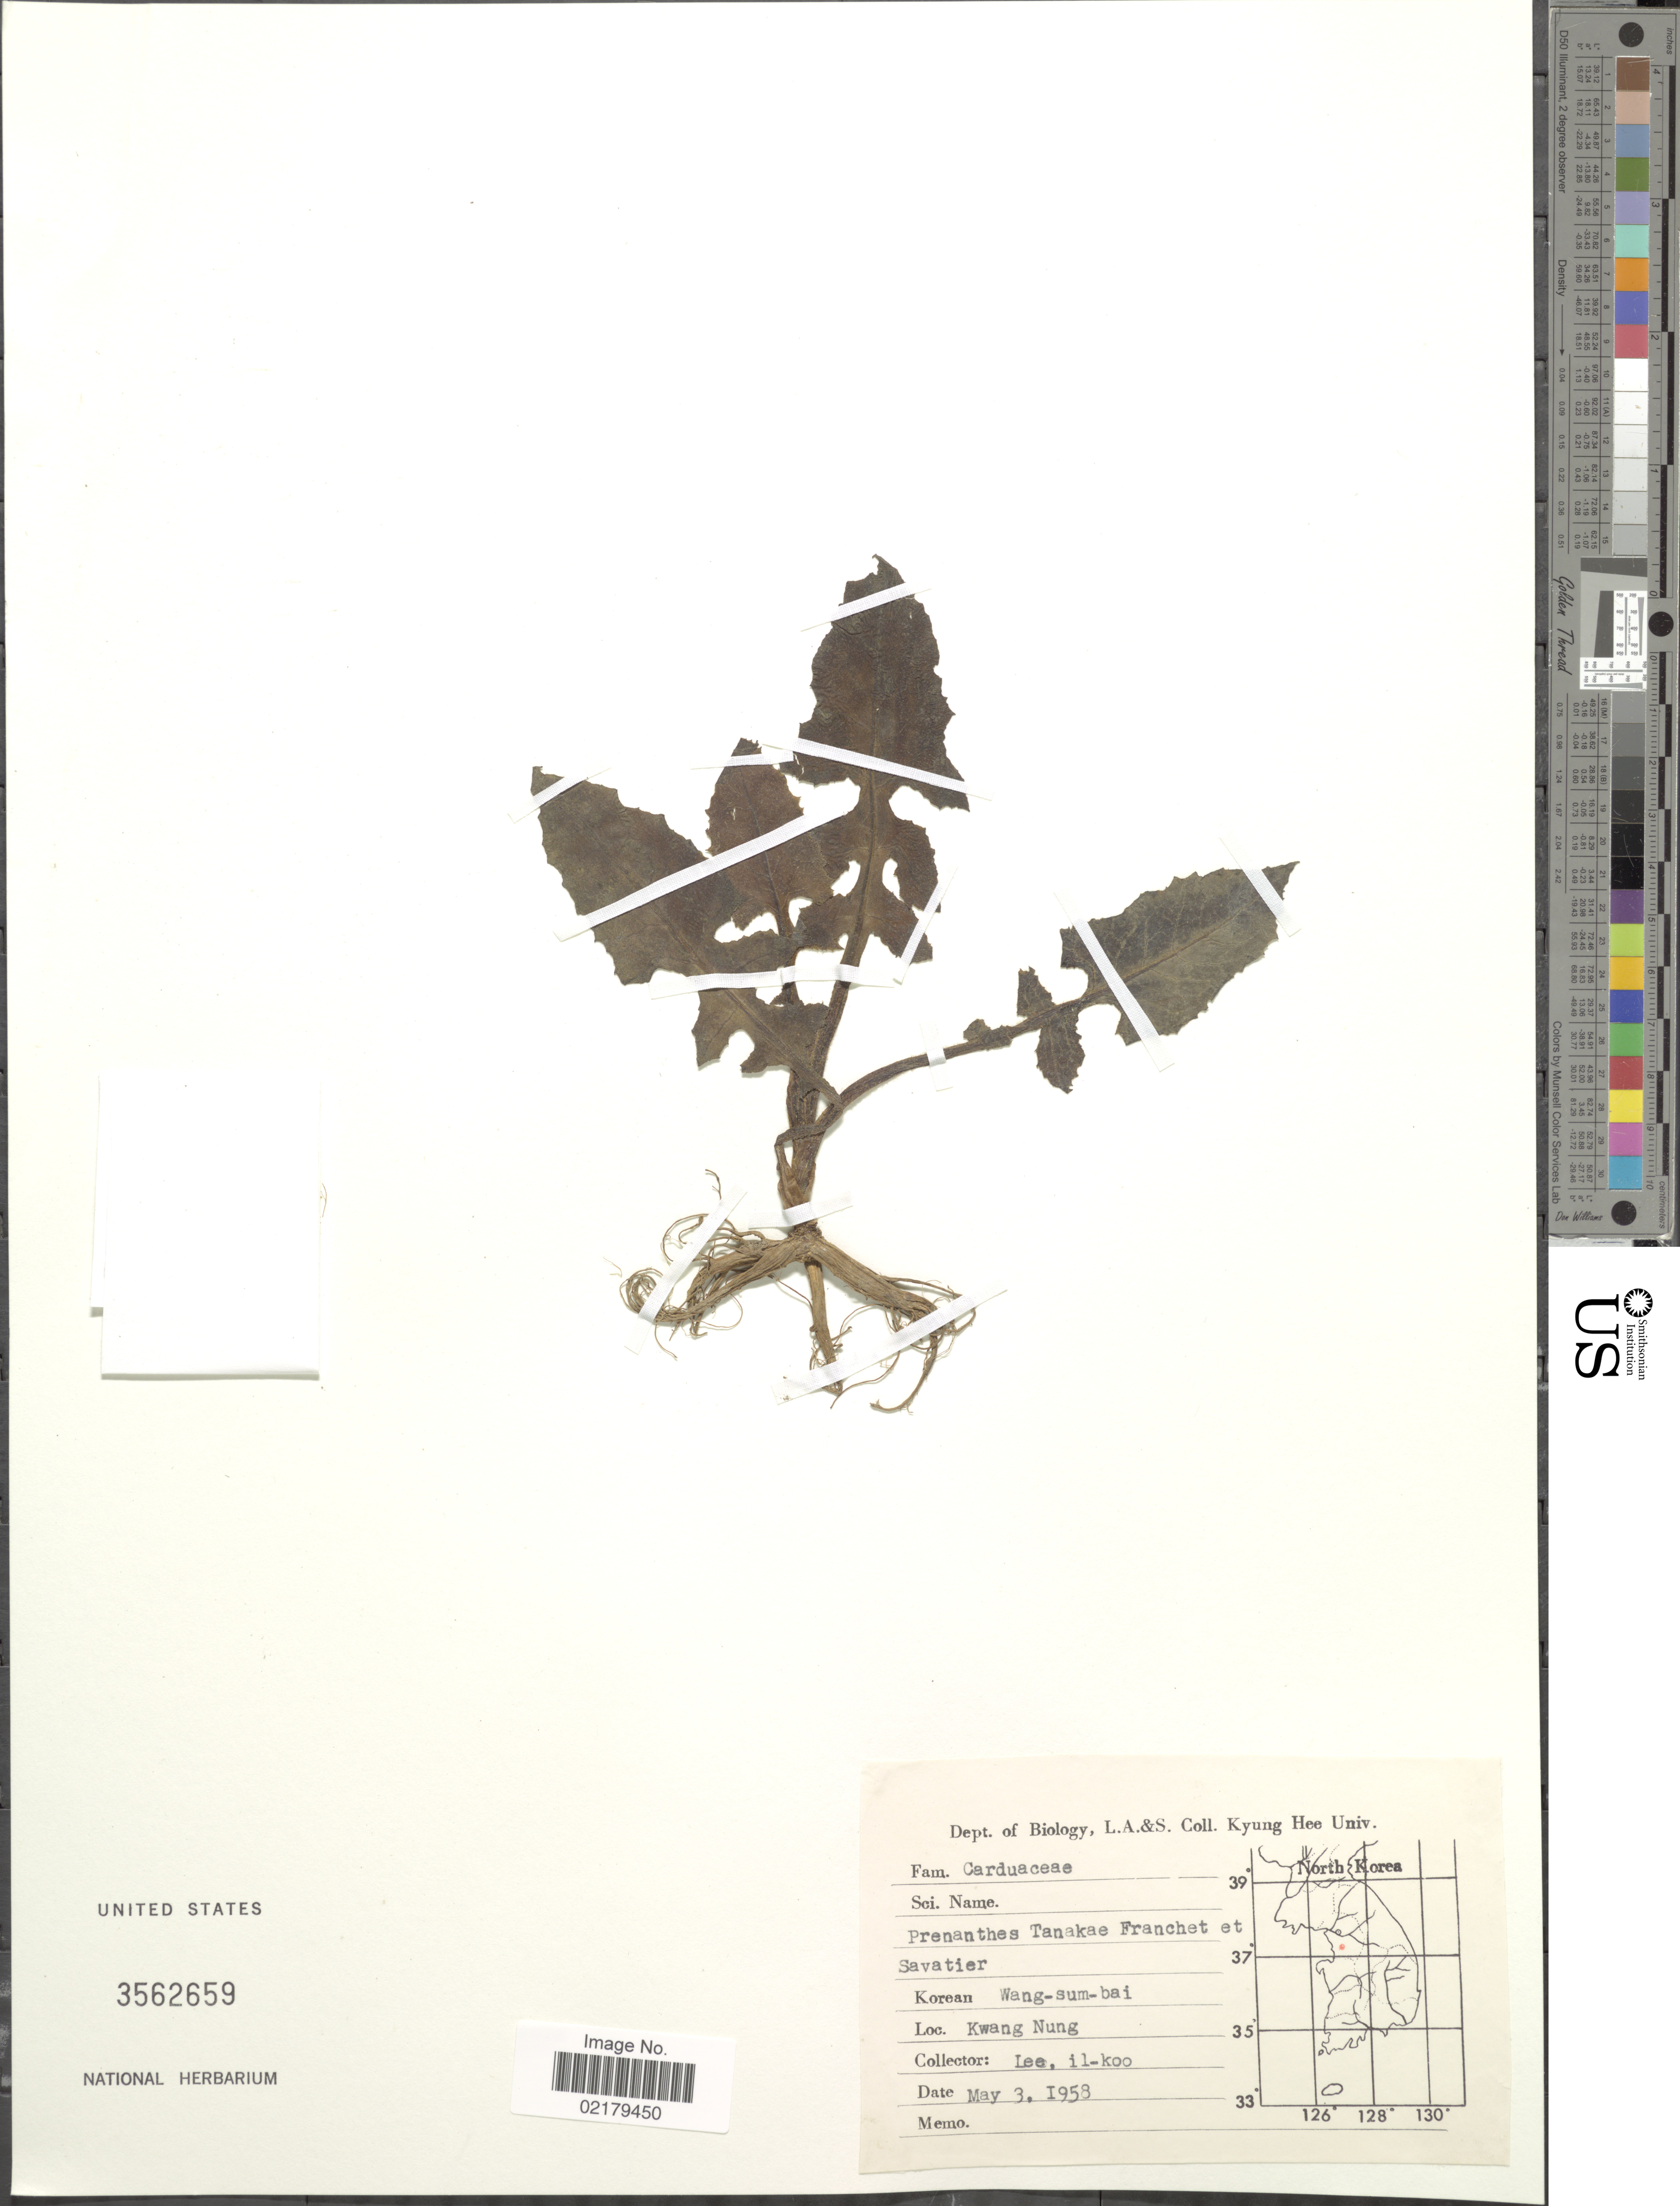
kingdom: Plantae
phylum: Tracheophyta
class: Magnoliopsida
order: Asterales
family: Asteraceae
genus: Prenanthes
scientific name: Prenanthes tanakae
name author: (Koidz.) Koidz.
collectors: Il-Ko Lee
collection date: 1958-05-03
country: South Korea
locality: Kwang Nung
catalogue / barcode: US 3562659